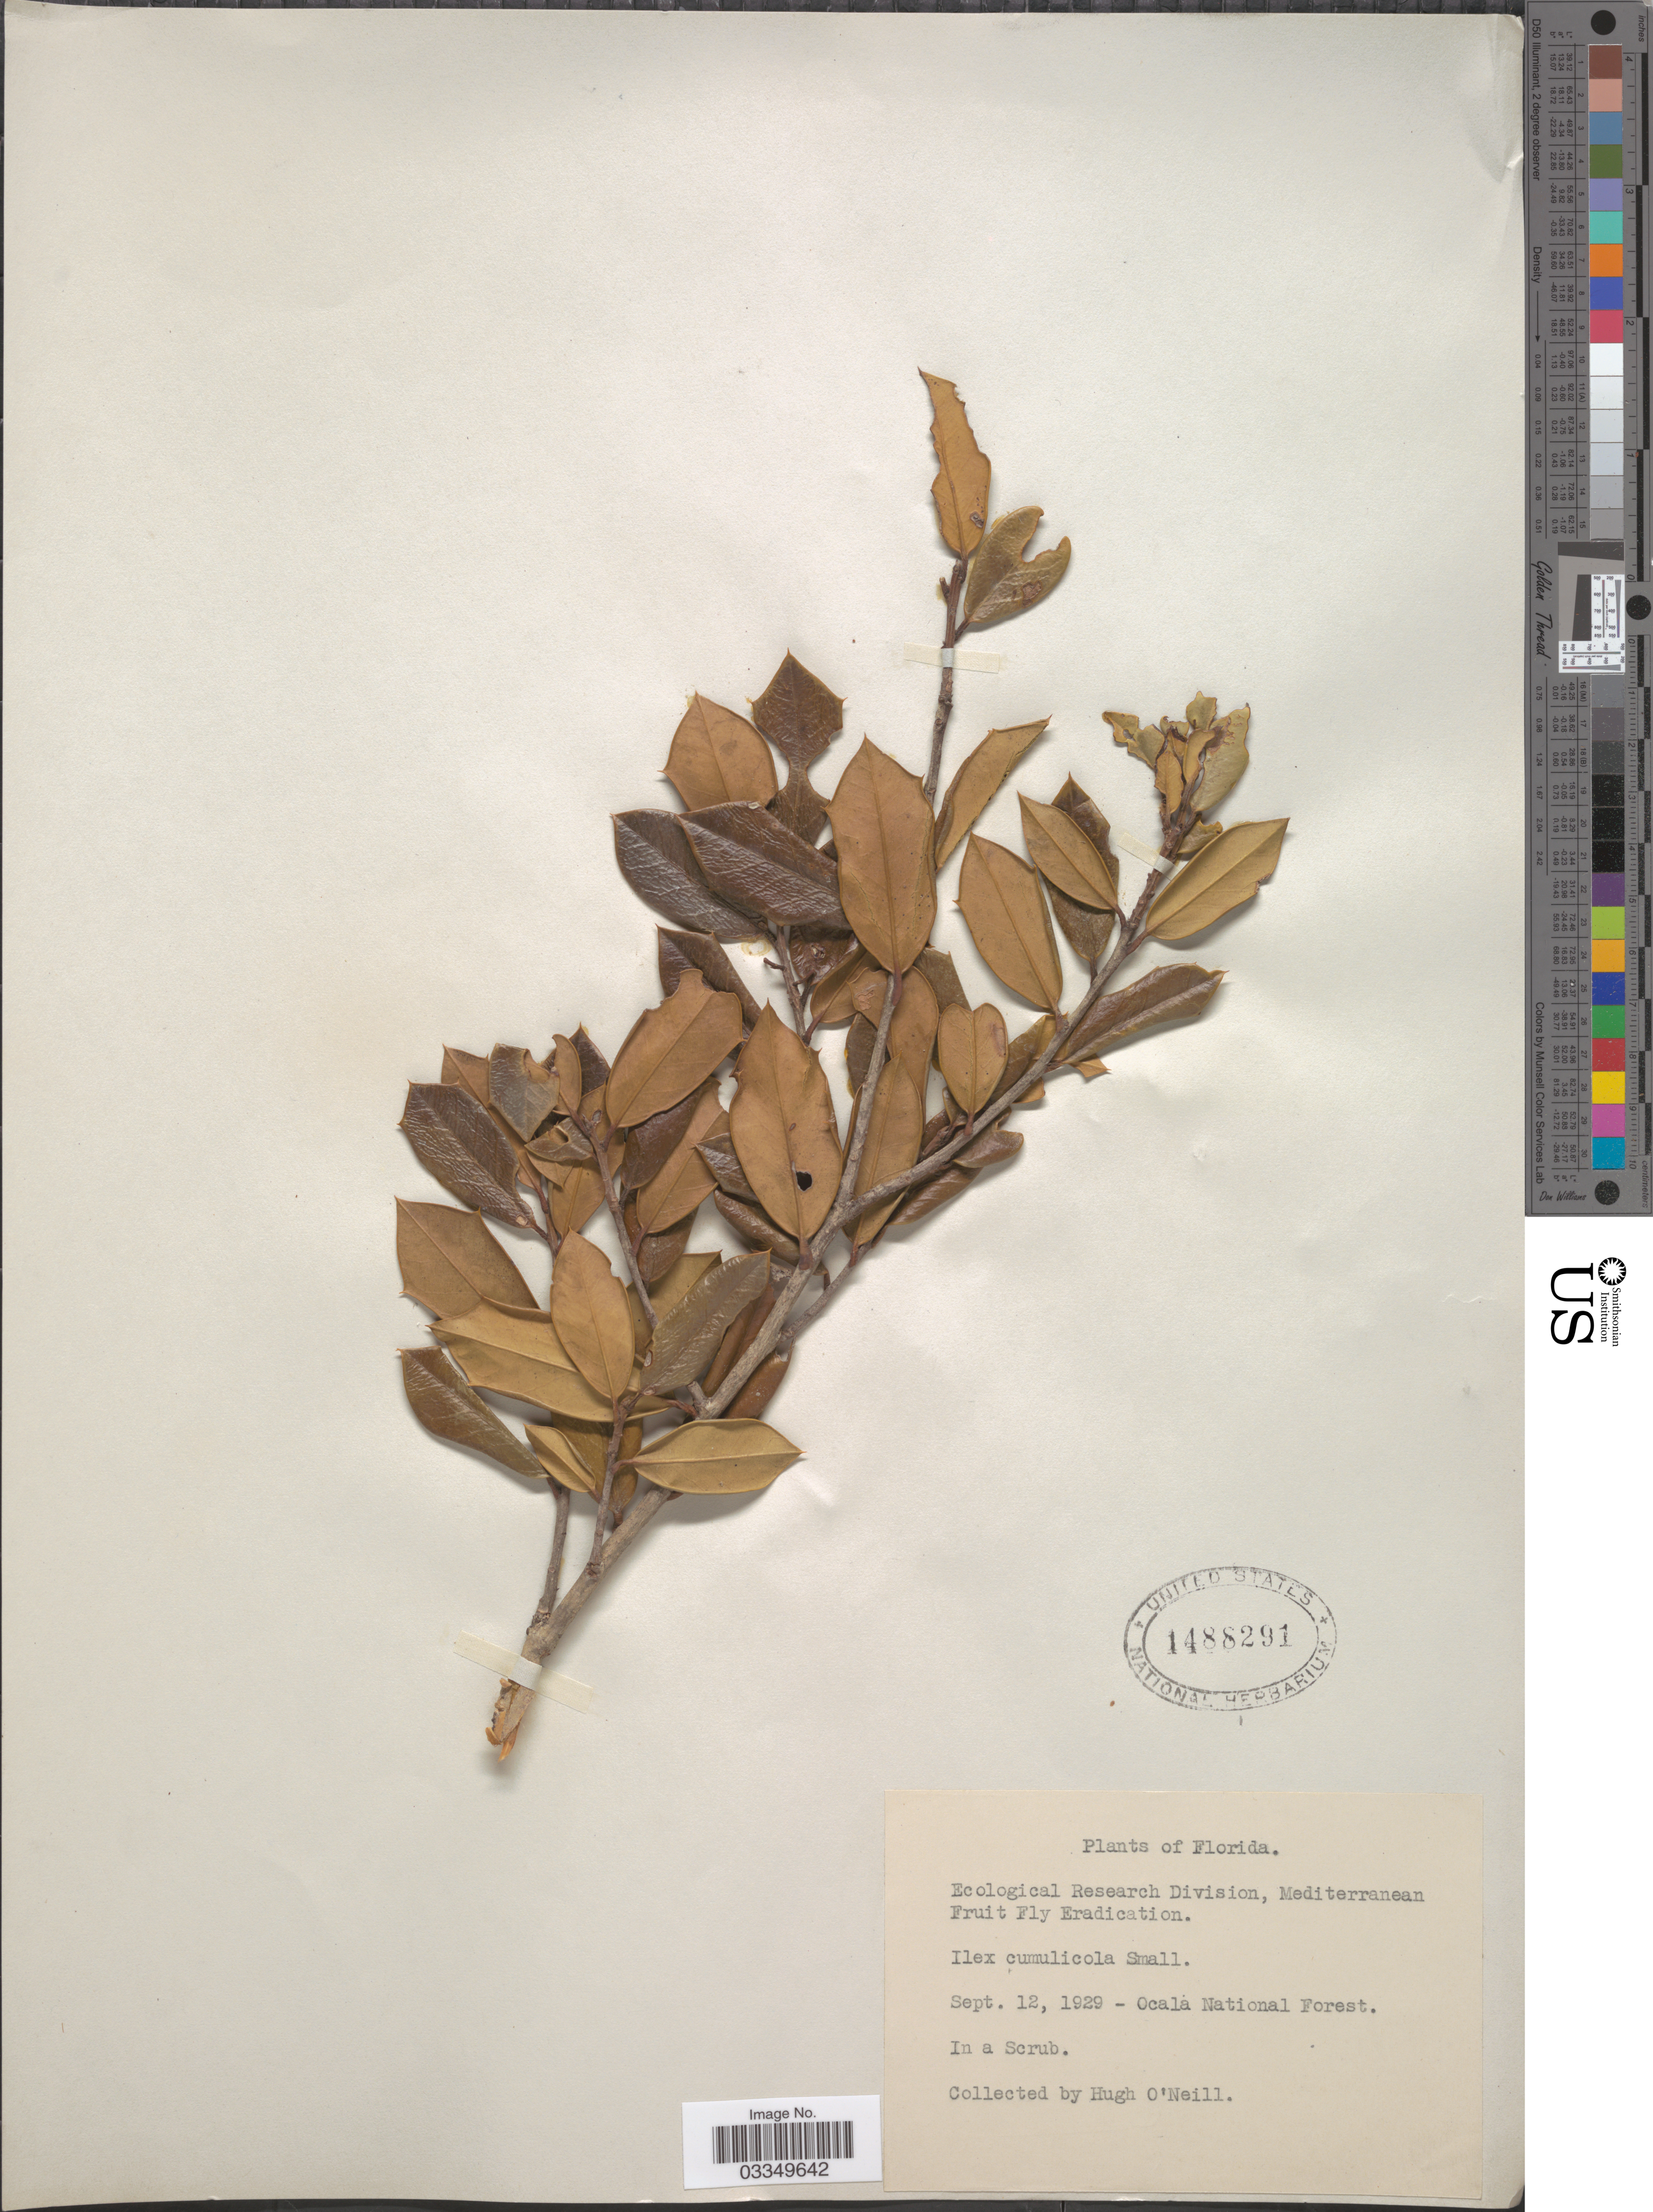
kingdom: Plantae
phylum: Tracheophyta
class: Magnoliopsida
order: Aquifoliales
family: Aquifoliaceae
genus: Ilex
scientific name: Ilex cumulicola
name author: Small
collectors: H. O'Neill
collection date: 1929-09-12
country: United States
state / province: Florida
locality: Ocala National Forest.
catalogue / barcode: US 1488291